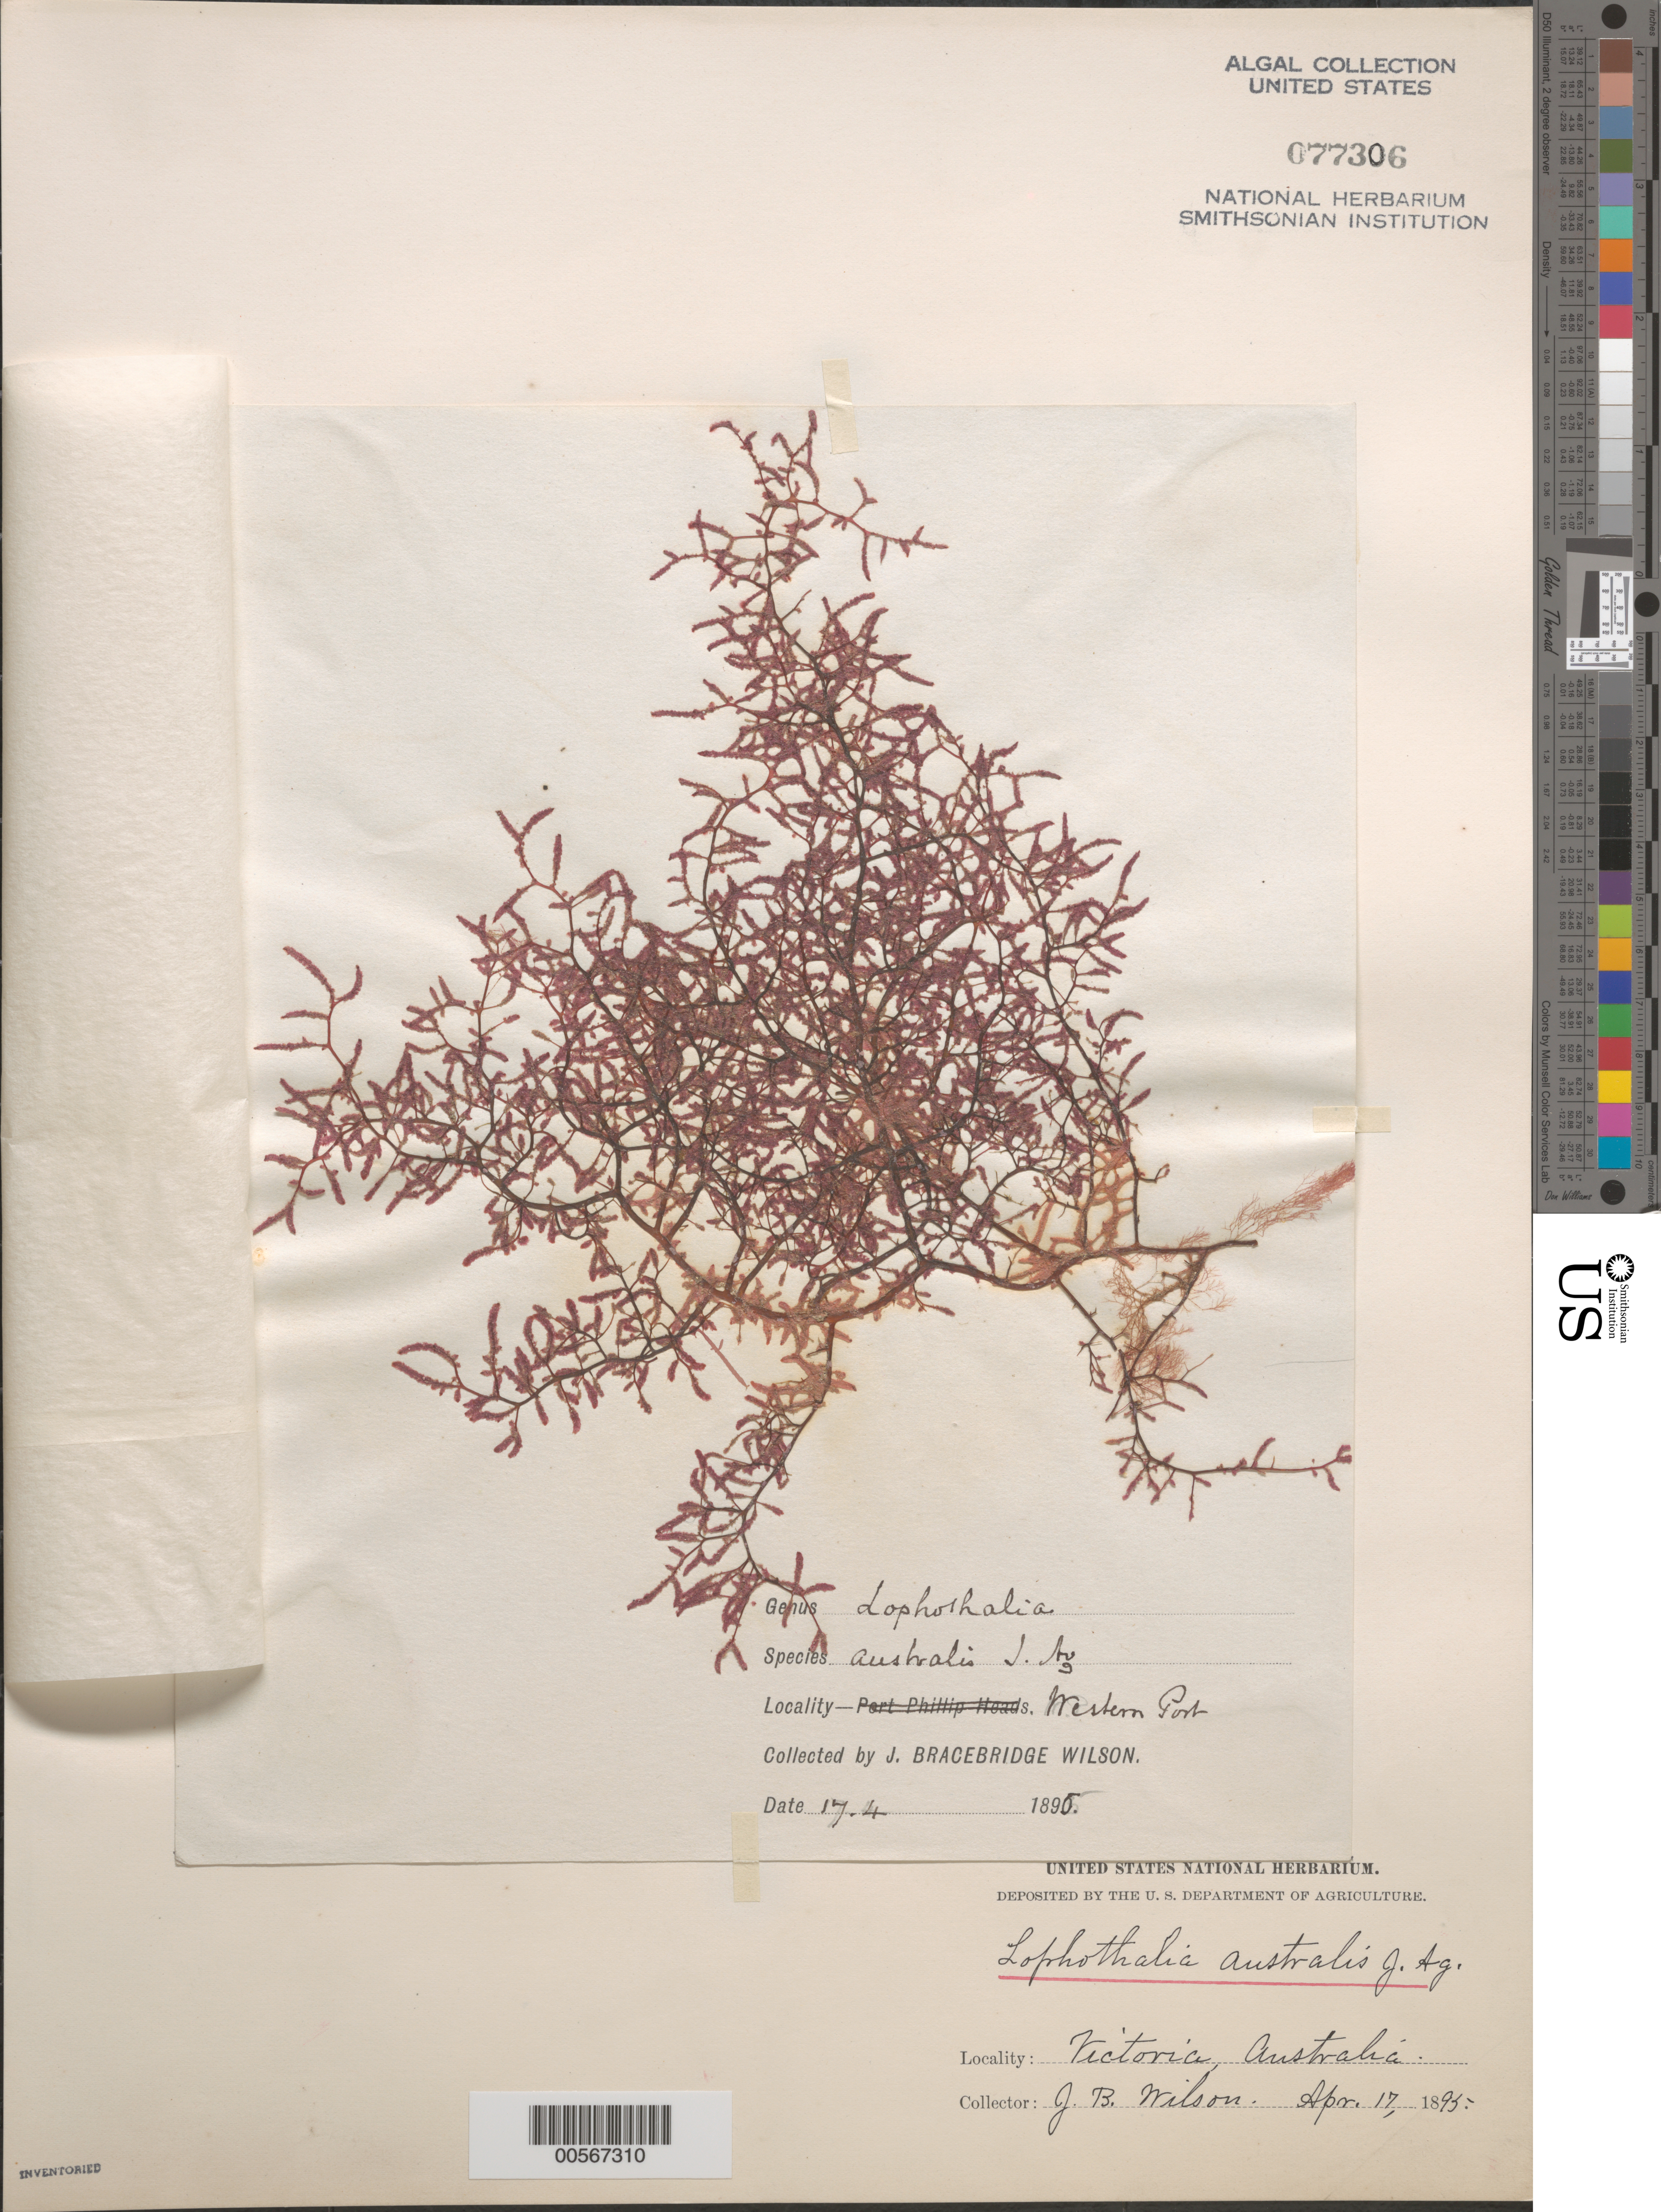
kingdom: Plantae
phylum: Rhodophyta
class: Florideophyceae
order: Ceramiales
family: Rhodomelaceae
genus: Brongniartella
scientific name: Brongniartella australis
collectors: J. B. Wilson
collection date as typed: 17 Apr 1895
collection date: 1895-04-17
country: Australia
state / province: Victoria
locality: Western Port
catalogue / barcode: US 77306